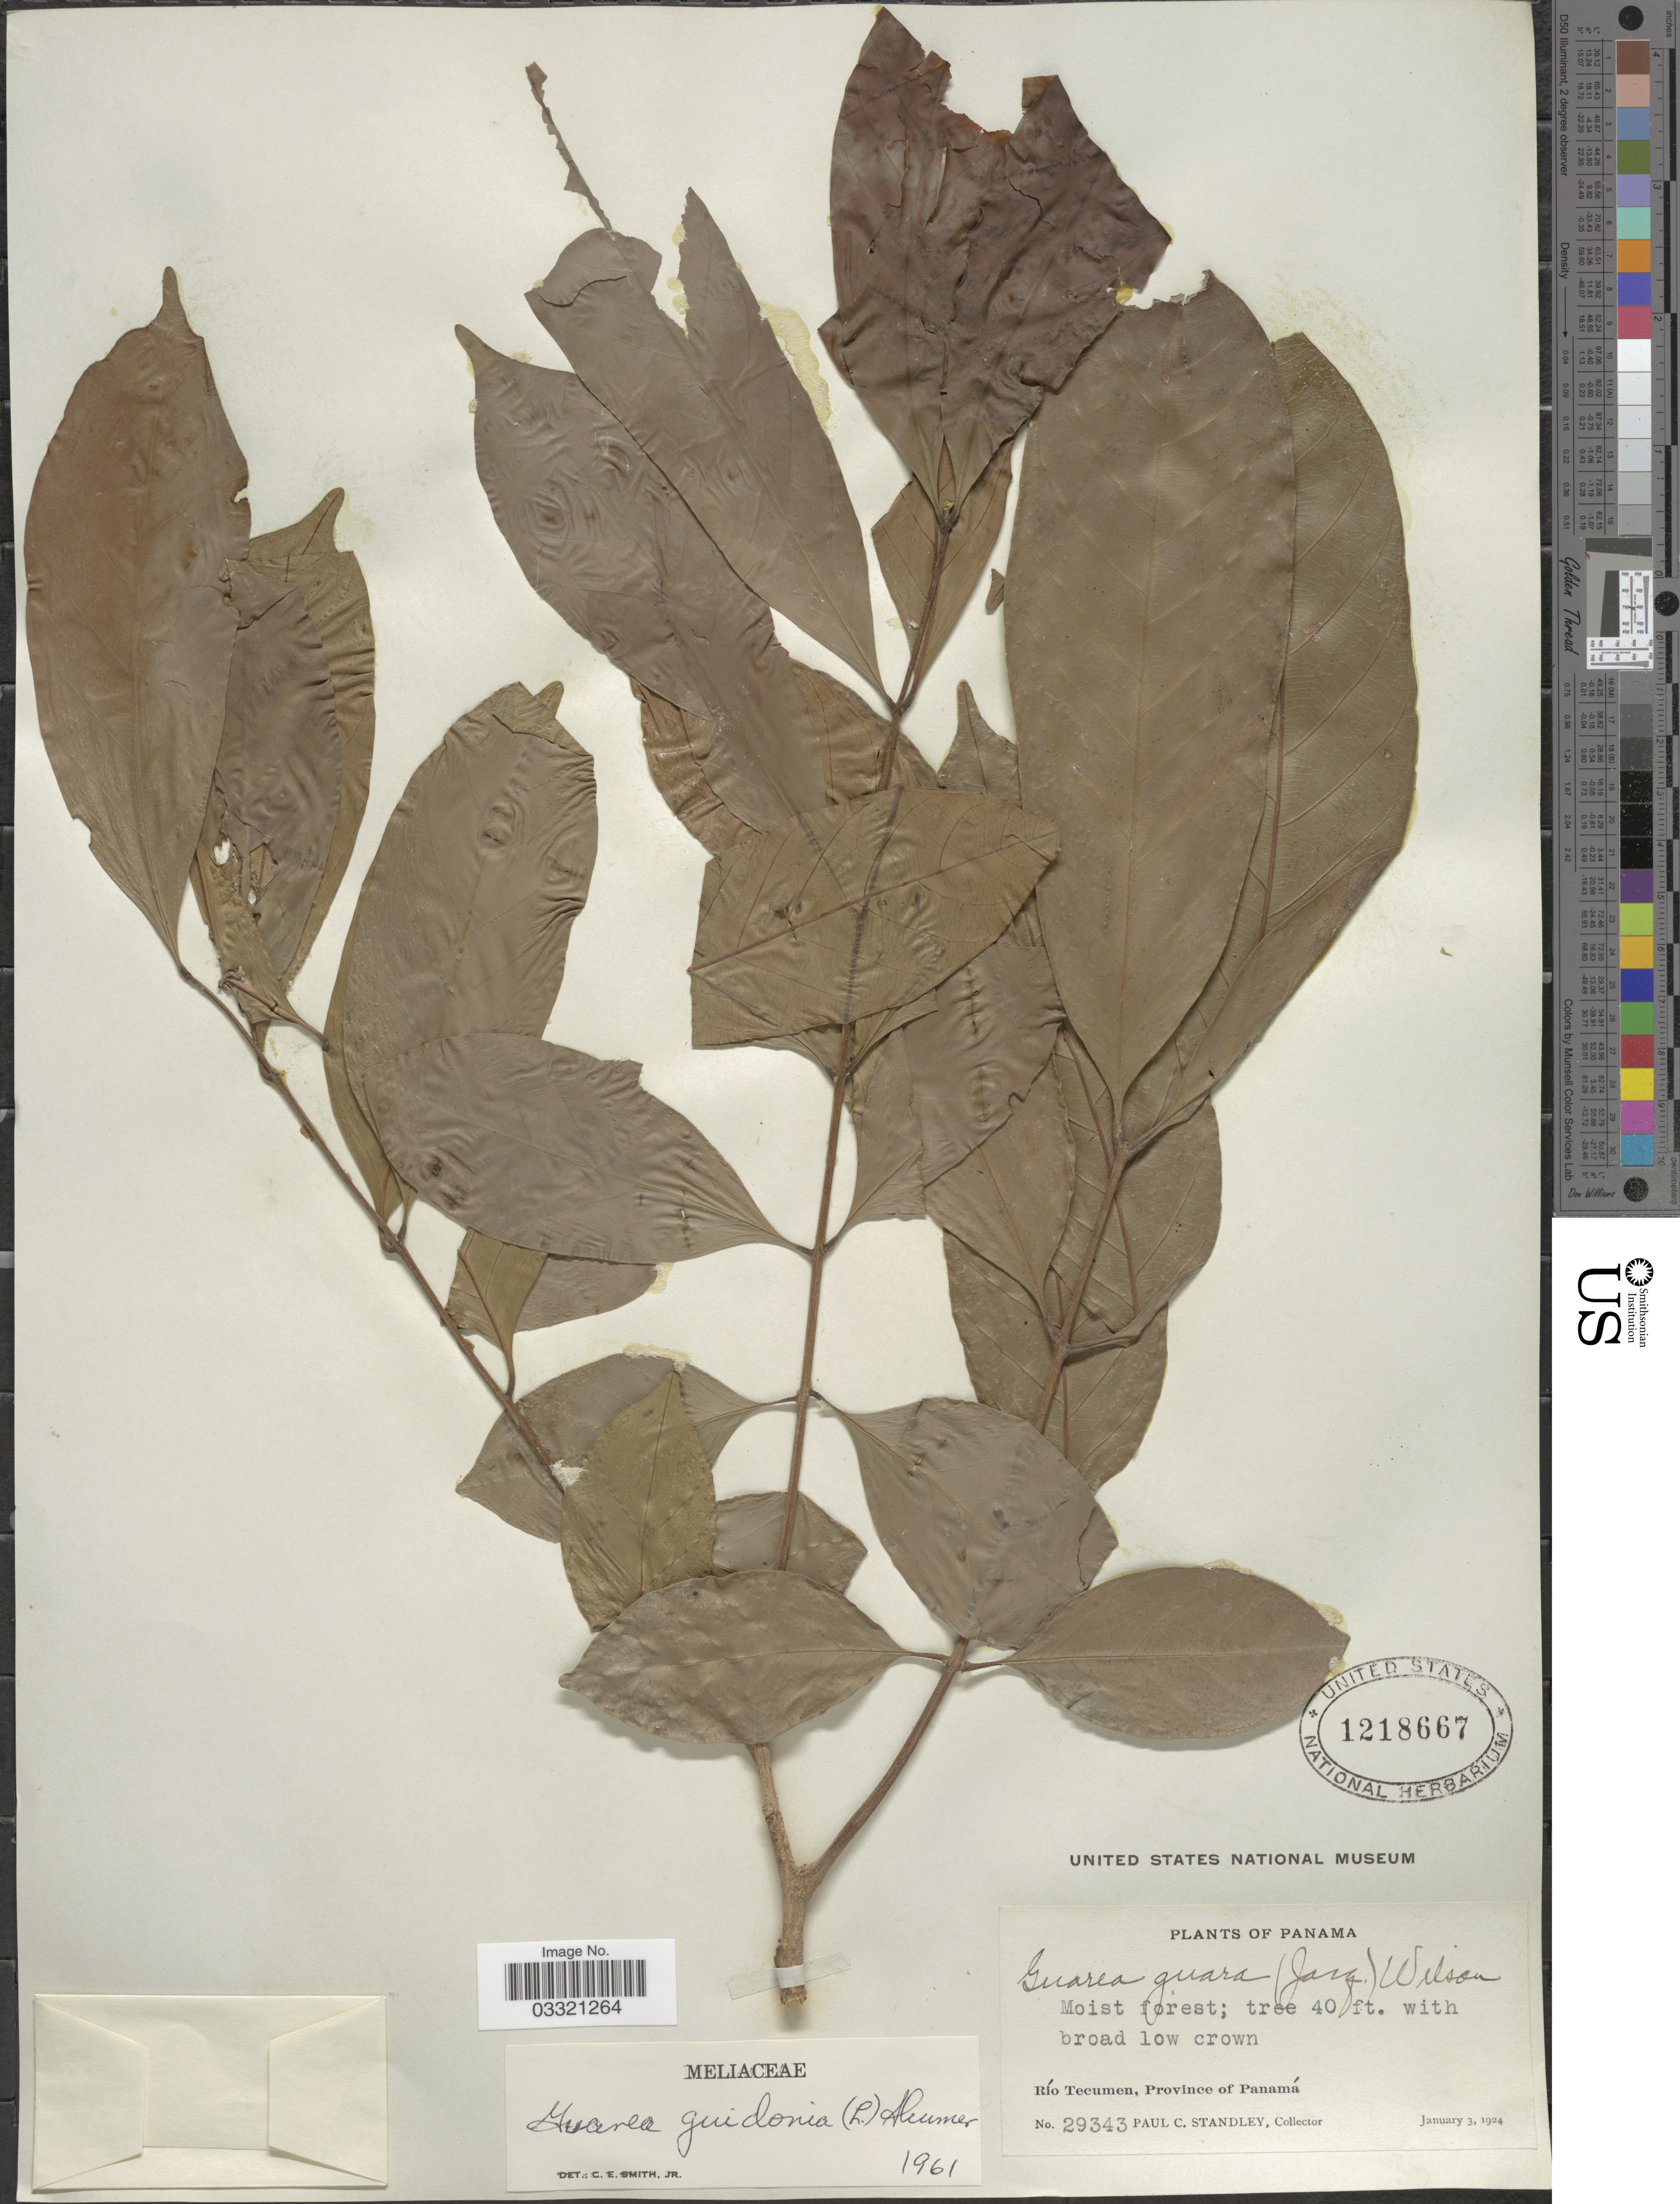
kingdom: Plantae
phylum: Tracheophyta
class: Magnoliopsida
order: Sapindales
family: Meliaceae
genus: Guarea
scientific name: Guarea guidonia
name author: (L.) Sleumer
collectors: P. C. Standley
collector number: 29343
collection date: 1924-01-03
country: Panama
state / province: Panamá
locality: Río Tecumen.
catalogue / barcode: US 1218667